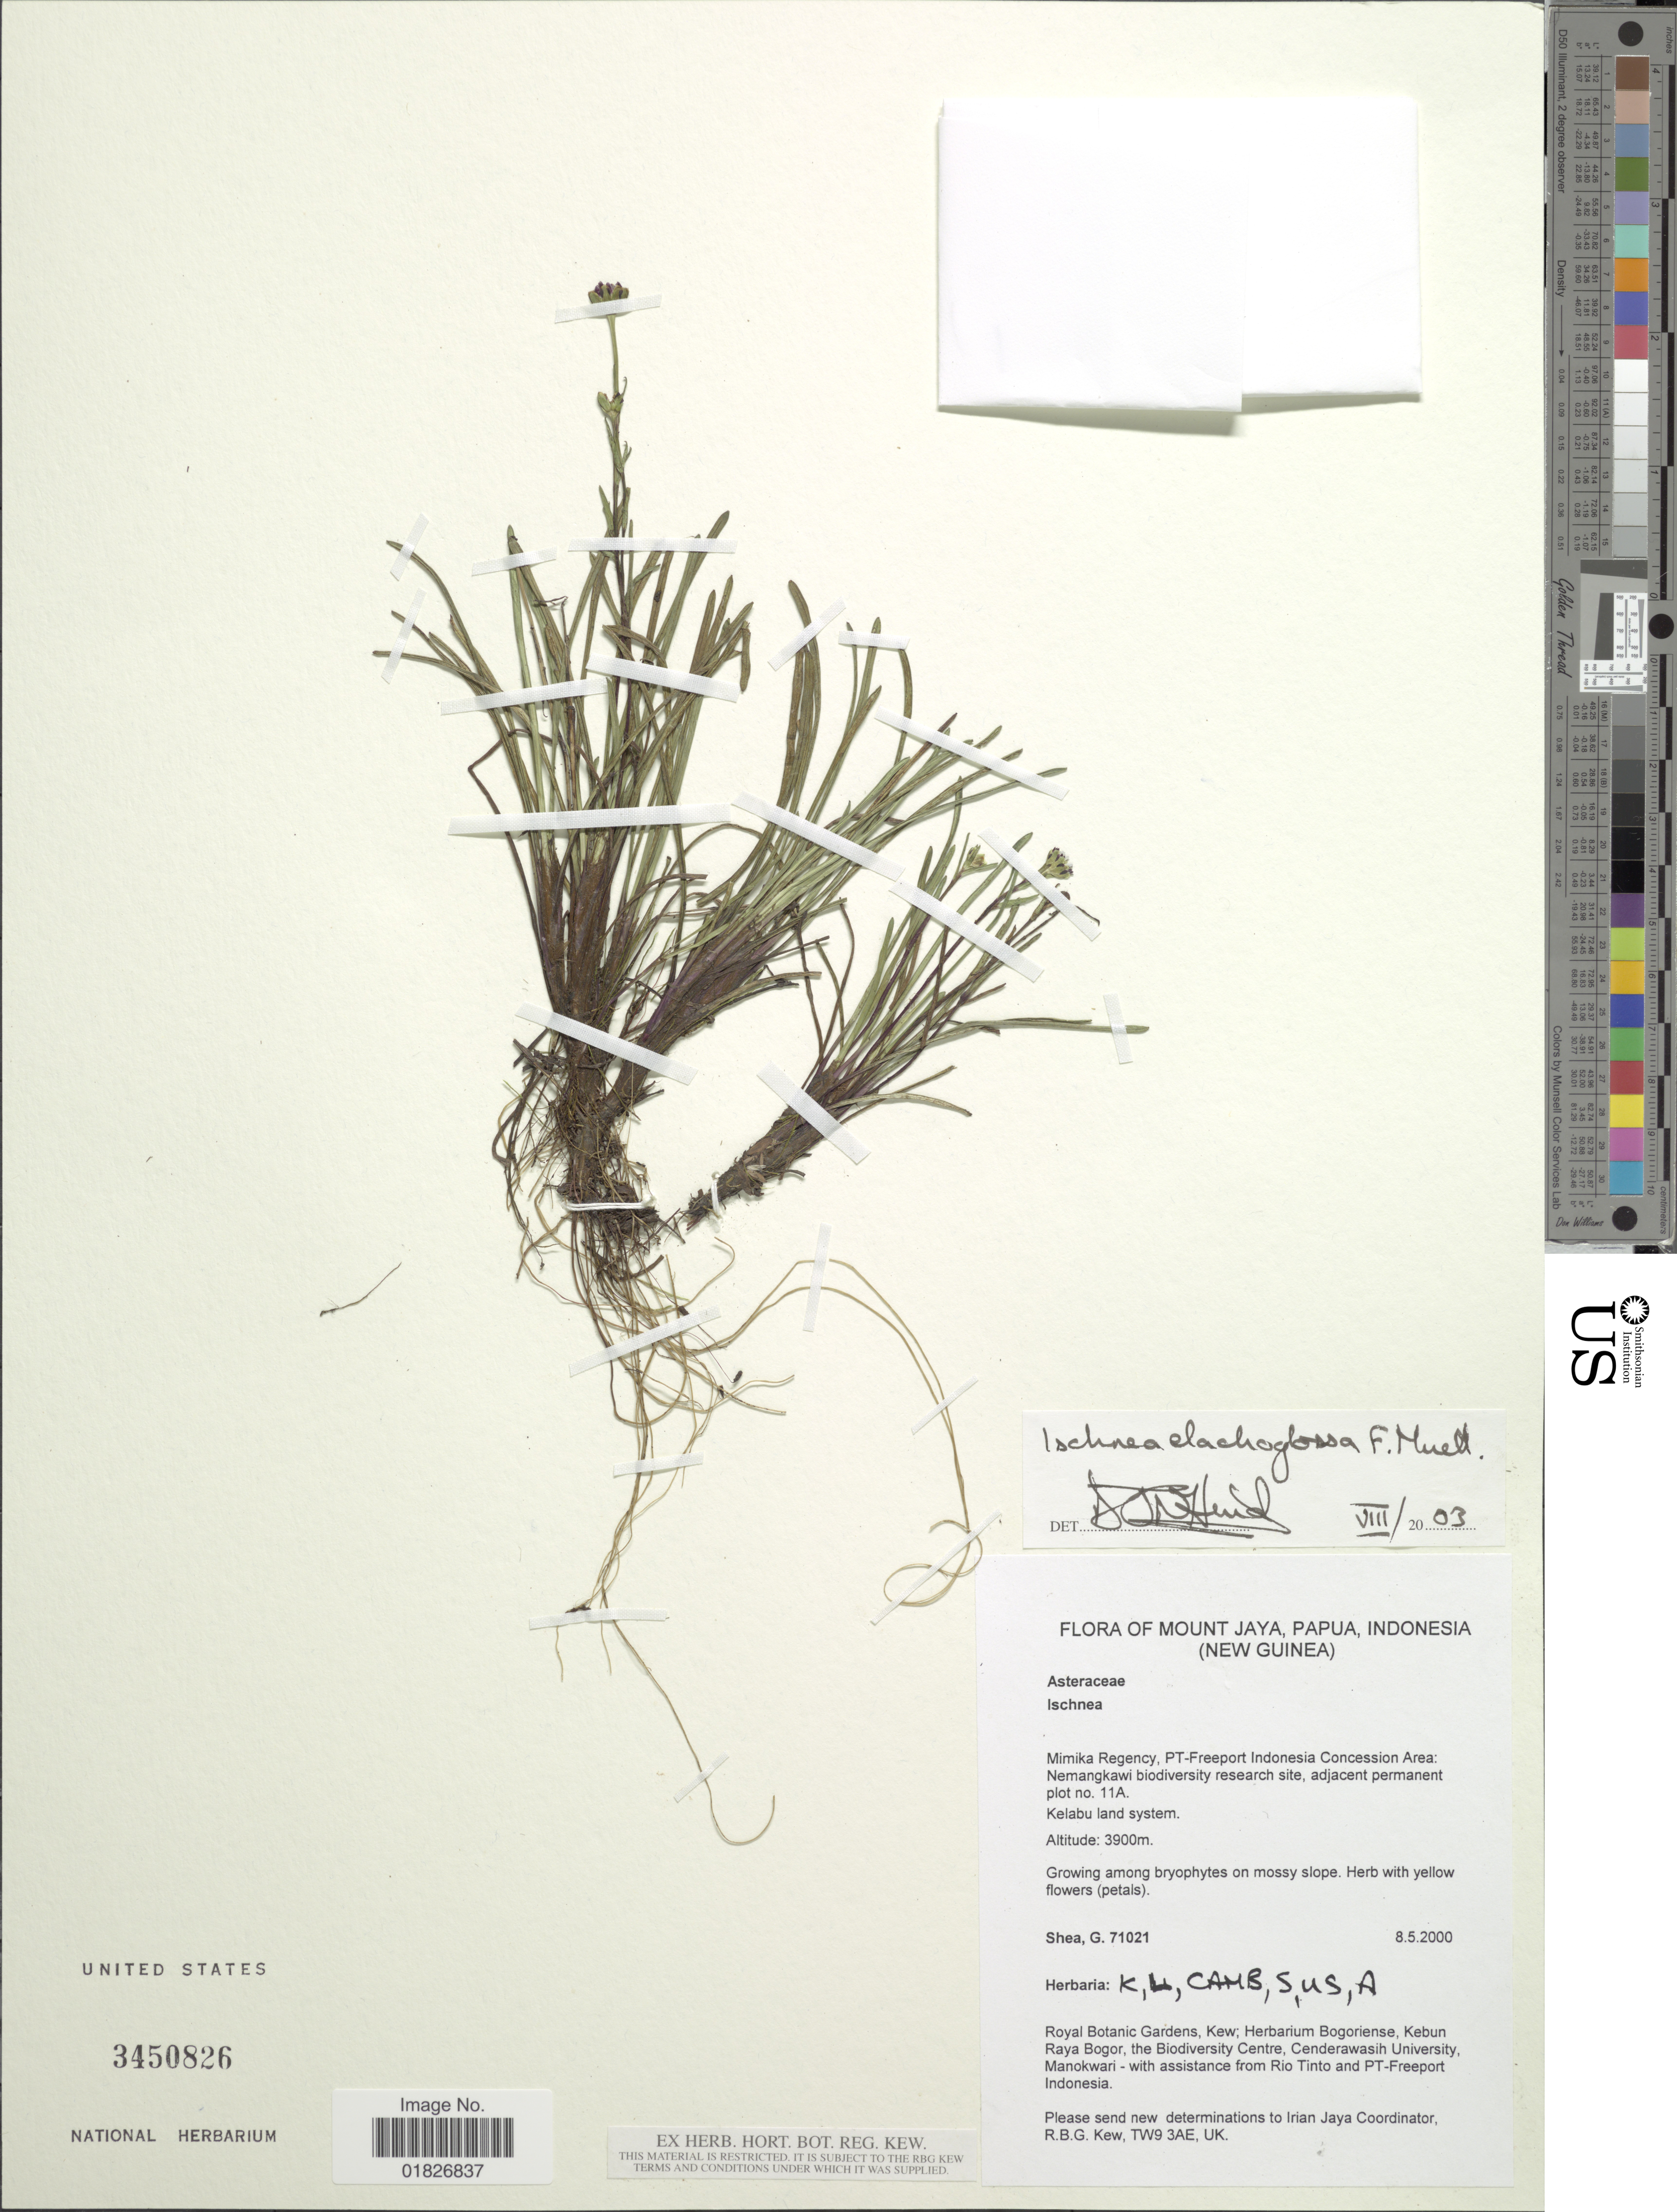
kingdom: Plantae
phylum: Tracheophyta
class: Magnoliopsida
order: Asterales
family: Asteraceae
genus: Ischnea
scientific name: Ischnea elachoglossa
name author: F. Muell.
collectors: G. Shea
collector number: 71021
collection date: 2000-05-08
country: Indonesia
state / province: Papua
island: New Guinea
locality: Mount Jaya, (New Guinea), Mimika Regency, PT-Freeport Indonesia Concession Area, Nemangkwai biodiversity research site, plot no. 11A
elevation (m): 3900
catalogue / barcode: US 3450826